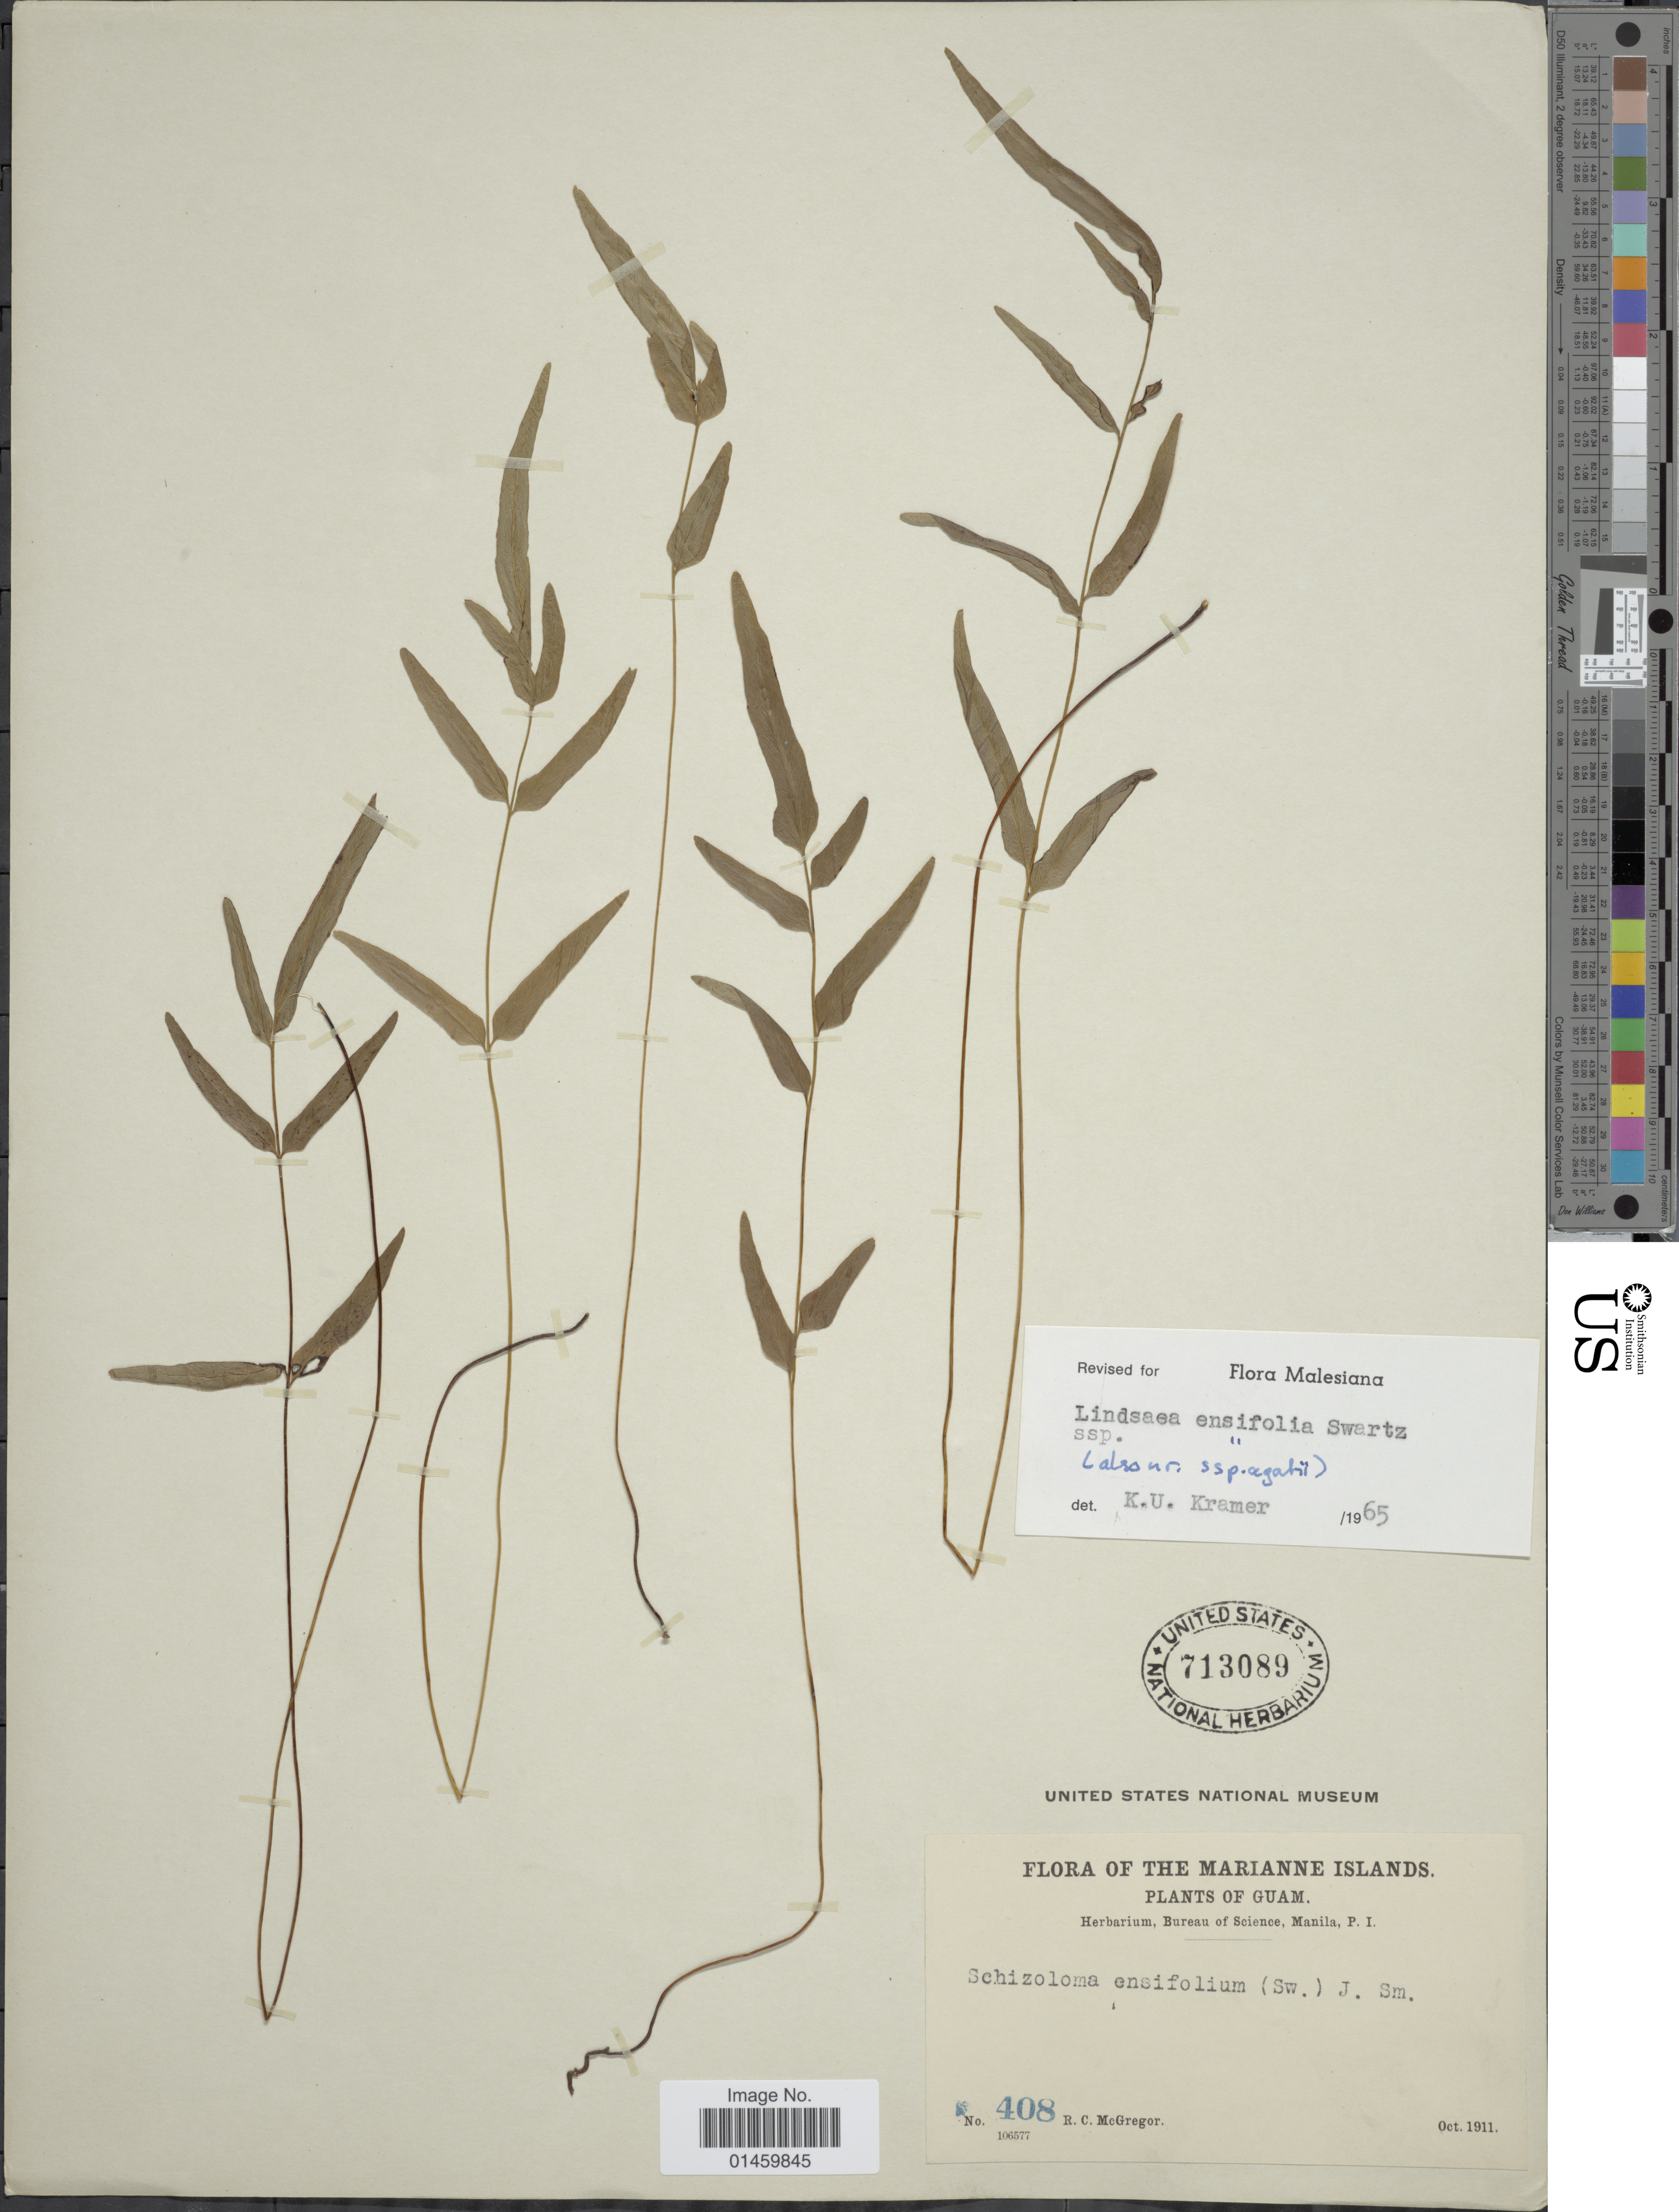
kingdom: Plantae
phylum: Tracheophyta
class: Polypodiopsida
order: Polypodiales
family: Lindsaeaceae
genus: Lindsaea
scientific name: Lindsaea ensifolia subsp. ensifolia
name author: Sw.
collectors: R. C. McGregor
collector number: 408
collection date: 1911-10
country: Guam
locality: The Marianne Islands.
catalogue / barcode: US 713089